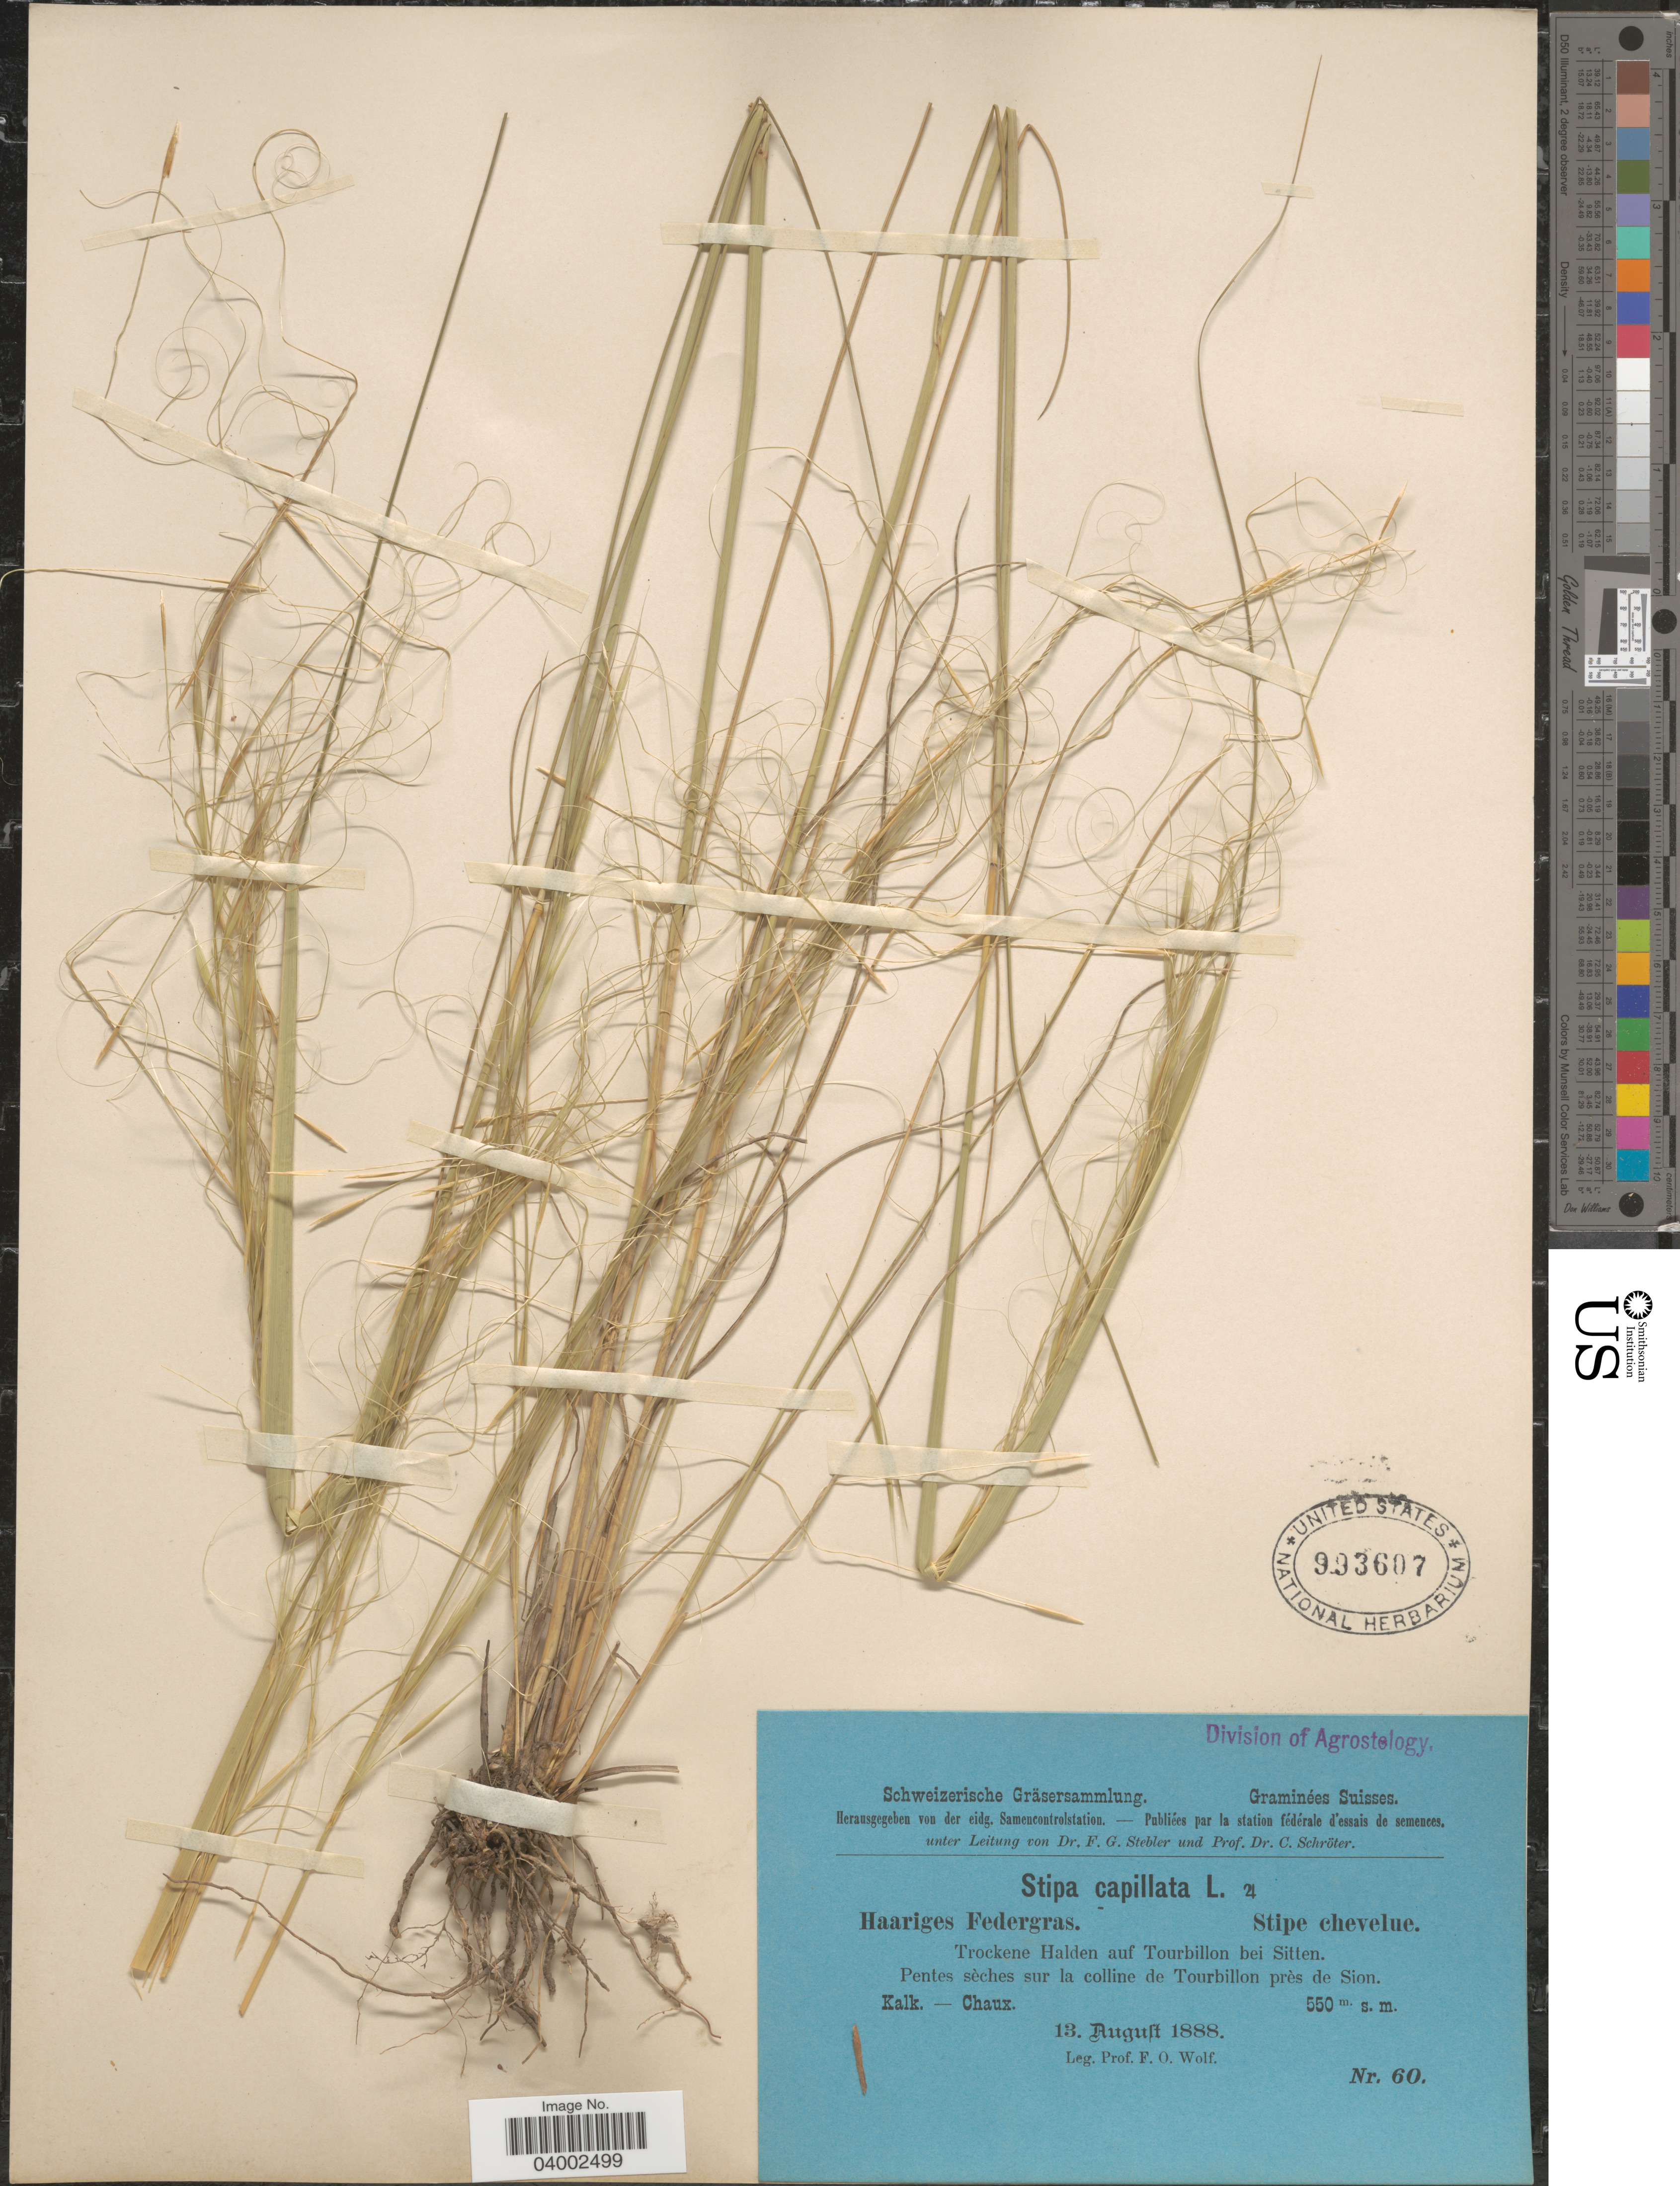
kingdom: Plantae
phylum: Tracheophyta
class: Liliopsida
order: Poales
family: Poaceae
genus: Stipa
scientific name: Stipa capillata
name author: L.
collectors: F. Wolf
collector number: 60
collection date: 1888-08-13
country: Switzerland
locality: Trockene Halden auf Tourbillon bei Sitten. Pentes sèches sur la colline de Tourbillon près de Sion.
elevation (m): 550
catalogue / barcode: US 993607